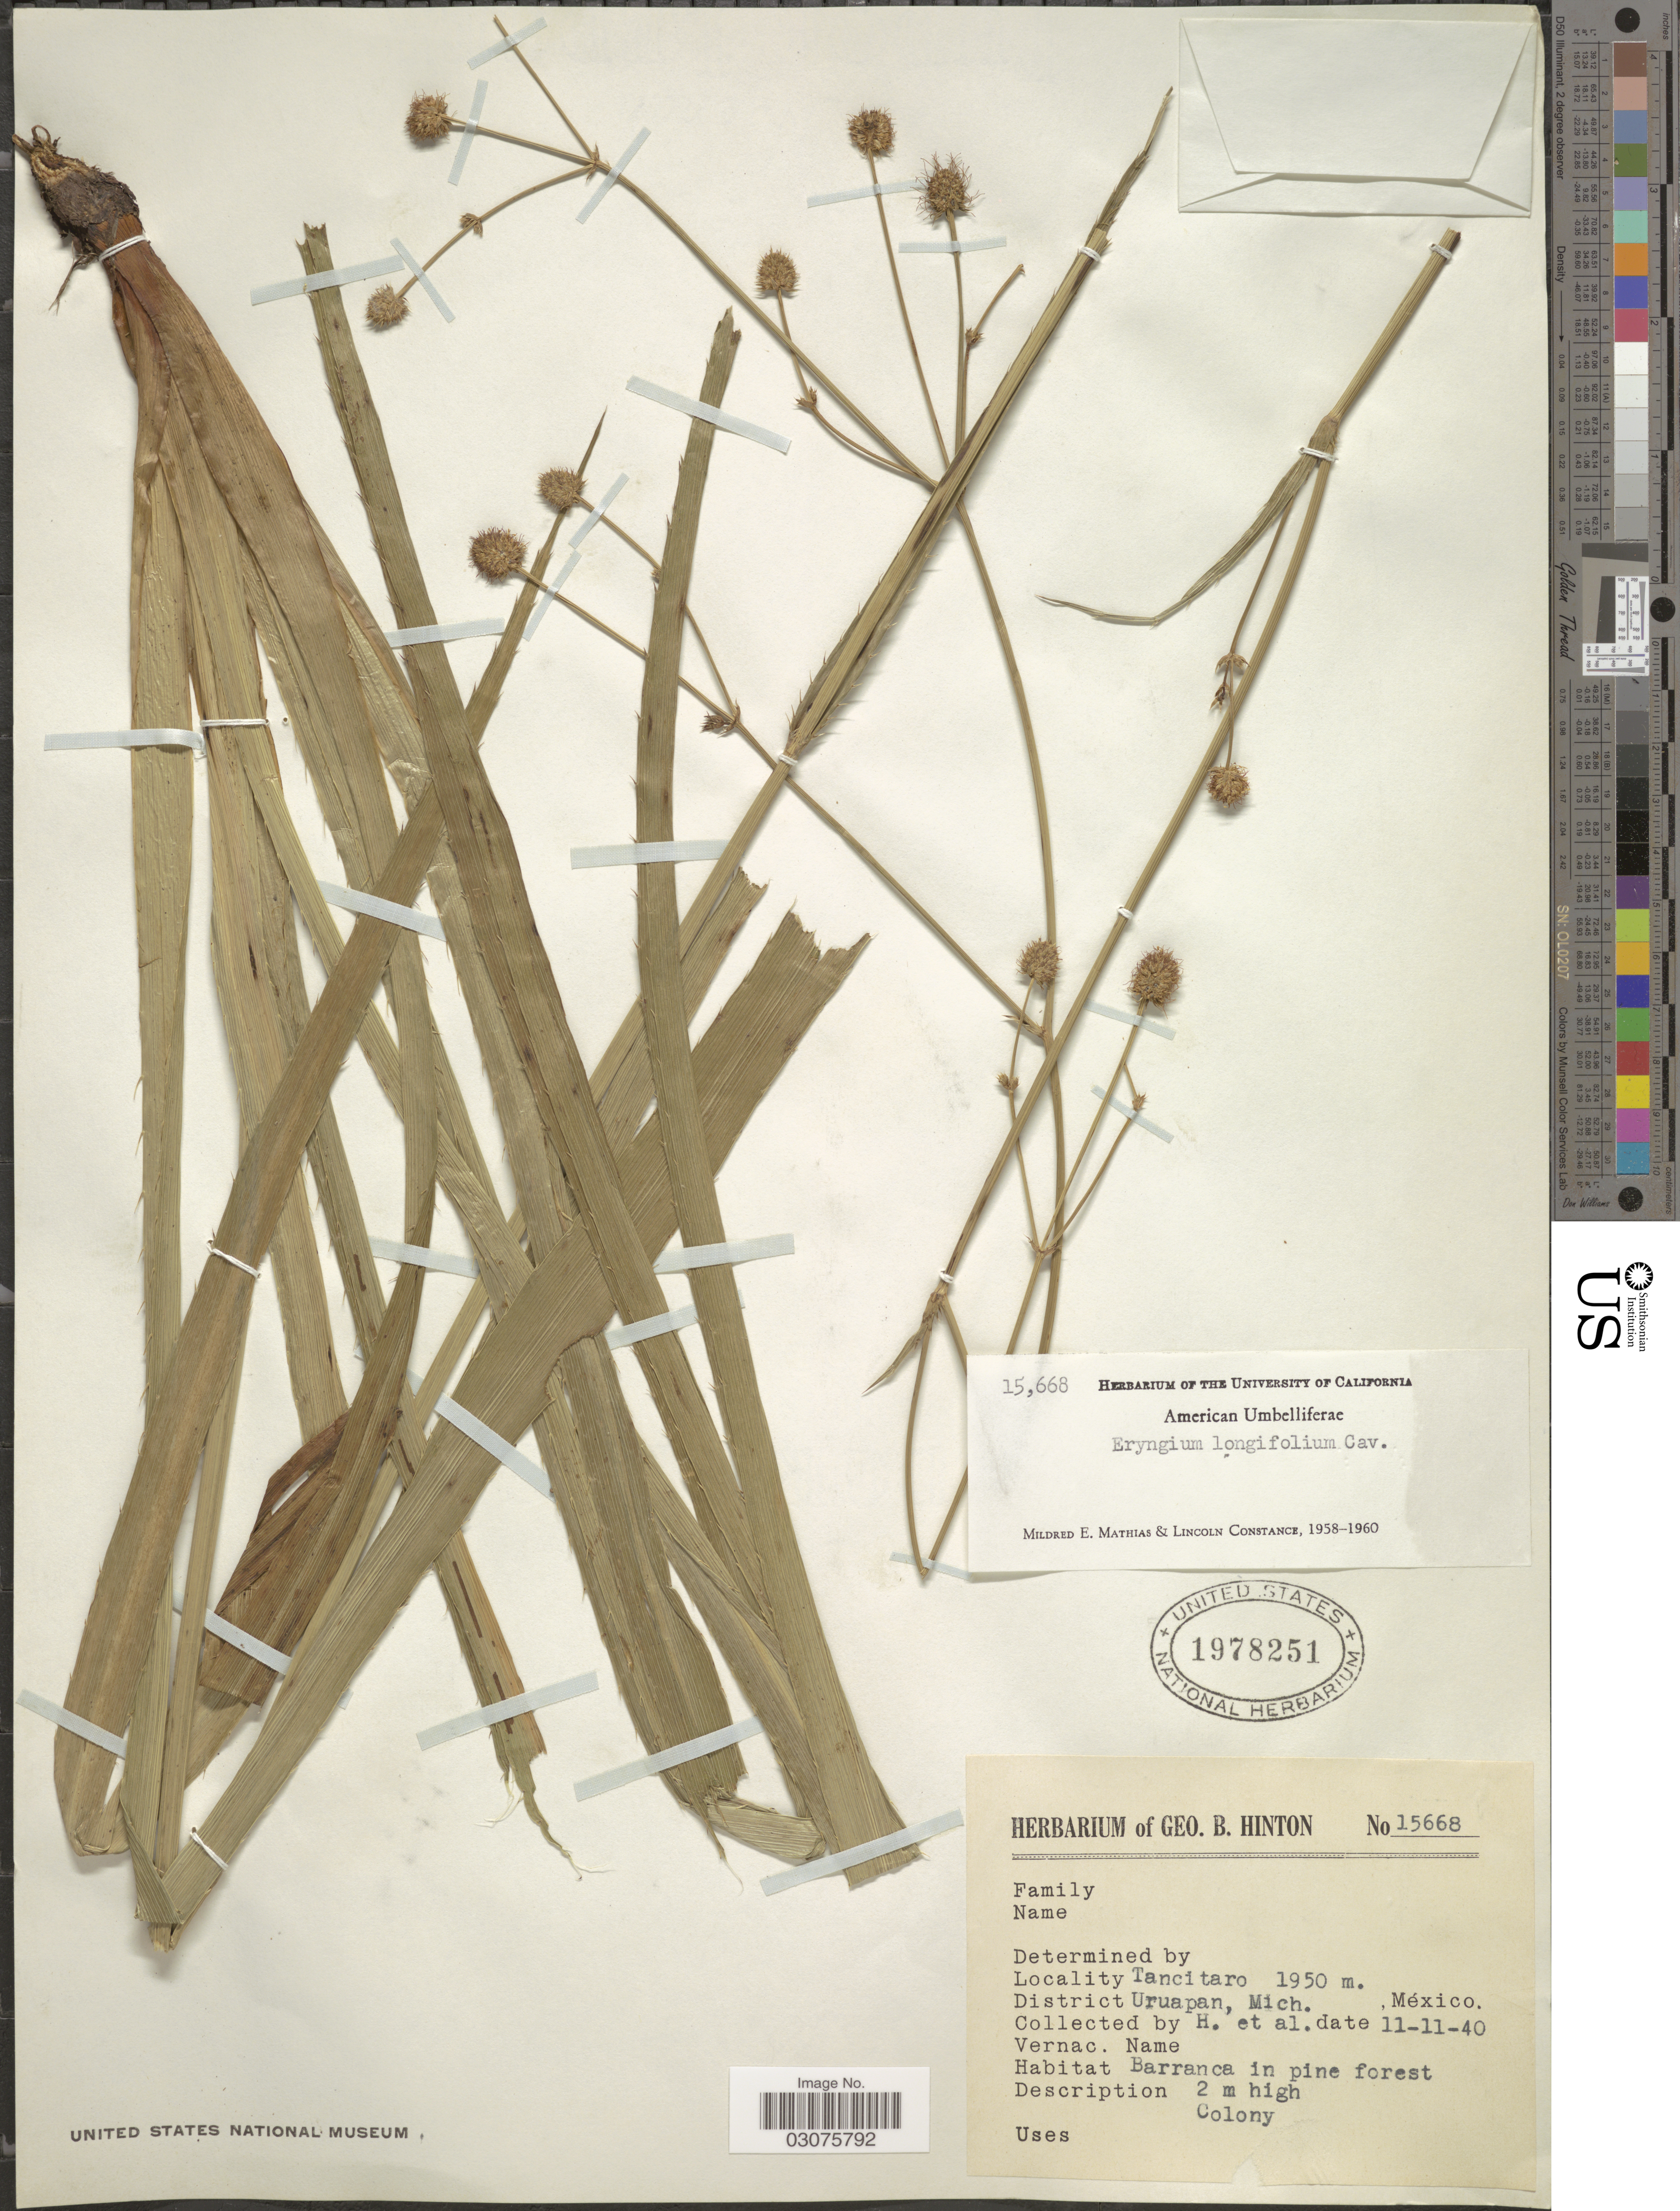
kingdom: Plantae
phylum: Tracheophyta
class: Magnoliopsida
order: Apiales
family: Apiaceae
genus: Eryngium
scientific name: Eryngium longifolium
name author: Cav.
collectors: G. B. Hinton & et al.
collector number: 15668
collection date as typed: Transcribed d/m/y: 11/11/40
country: Mexico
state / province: Michoacán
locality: Tancitaro. District Uruapan, Mich.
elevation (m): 1950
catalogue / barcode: US 1978251